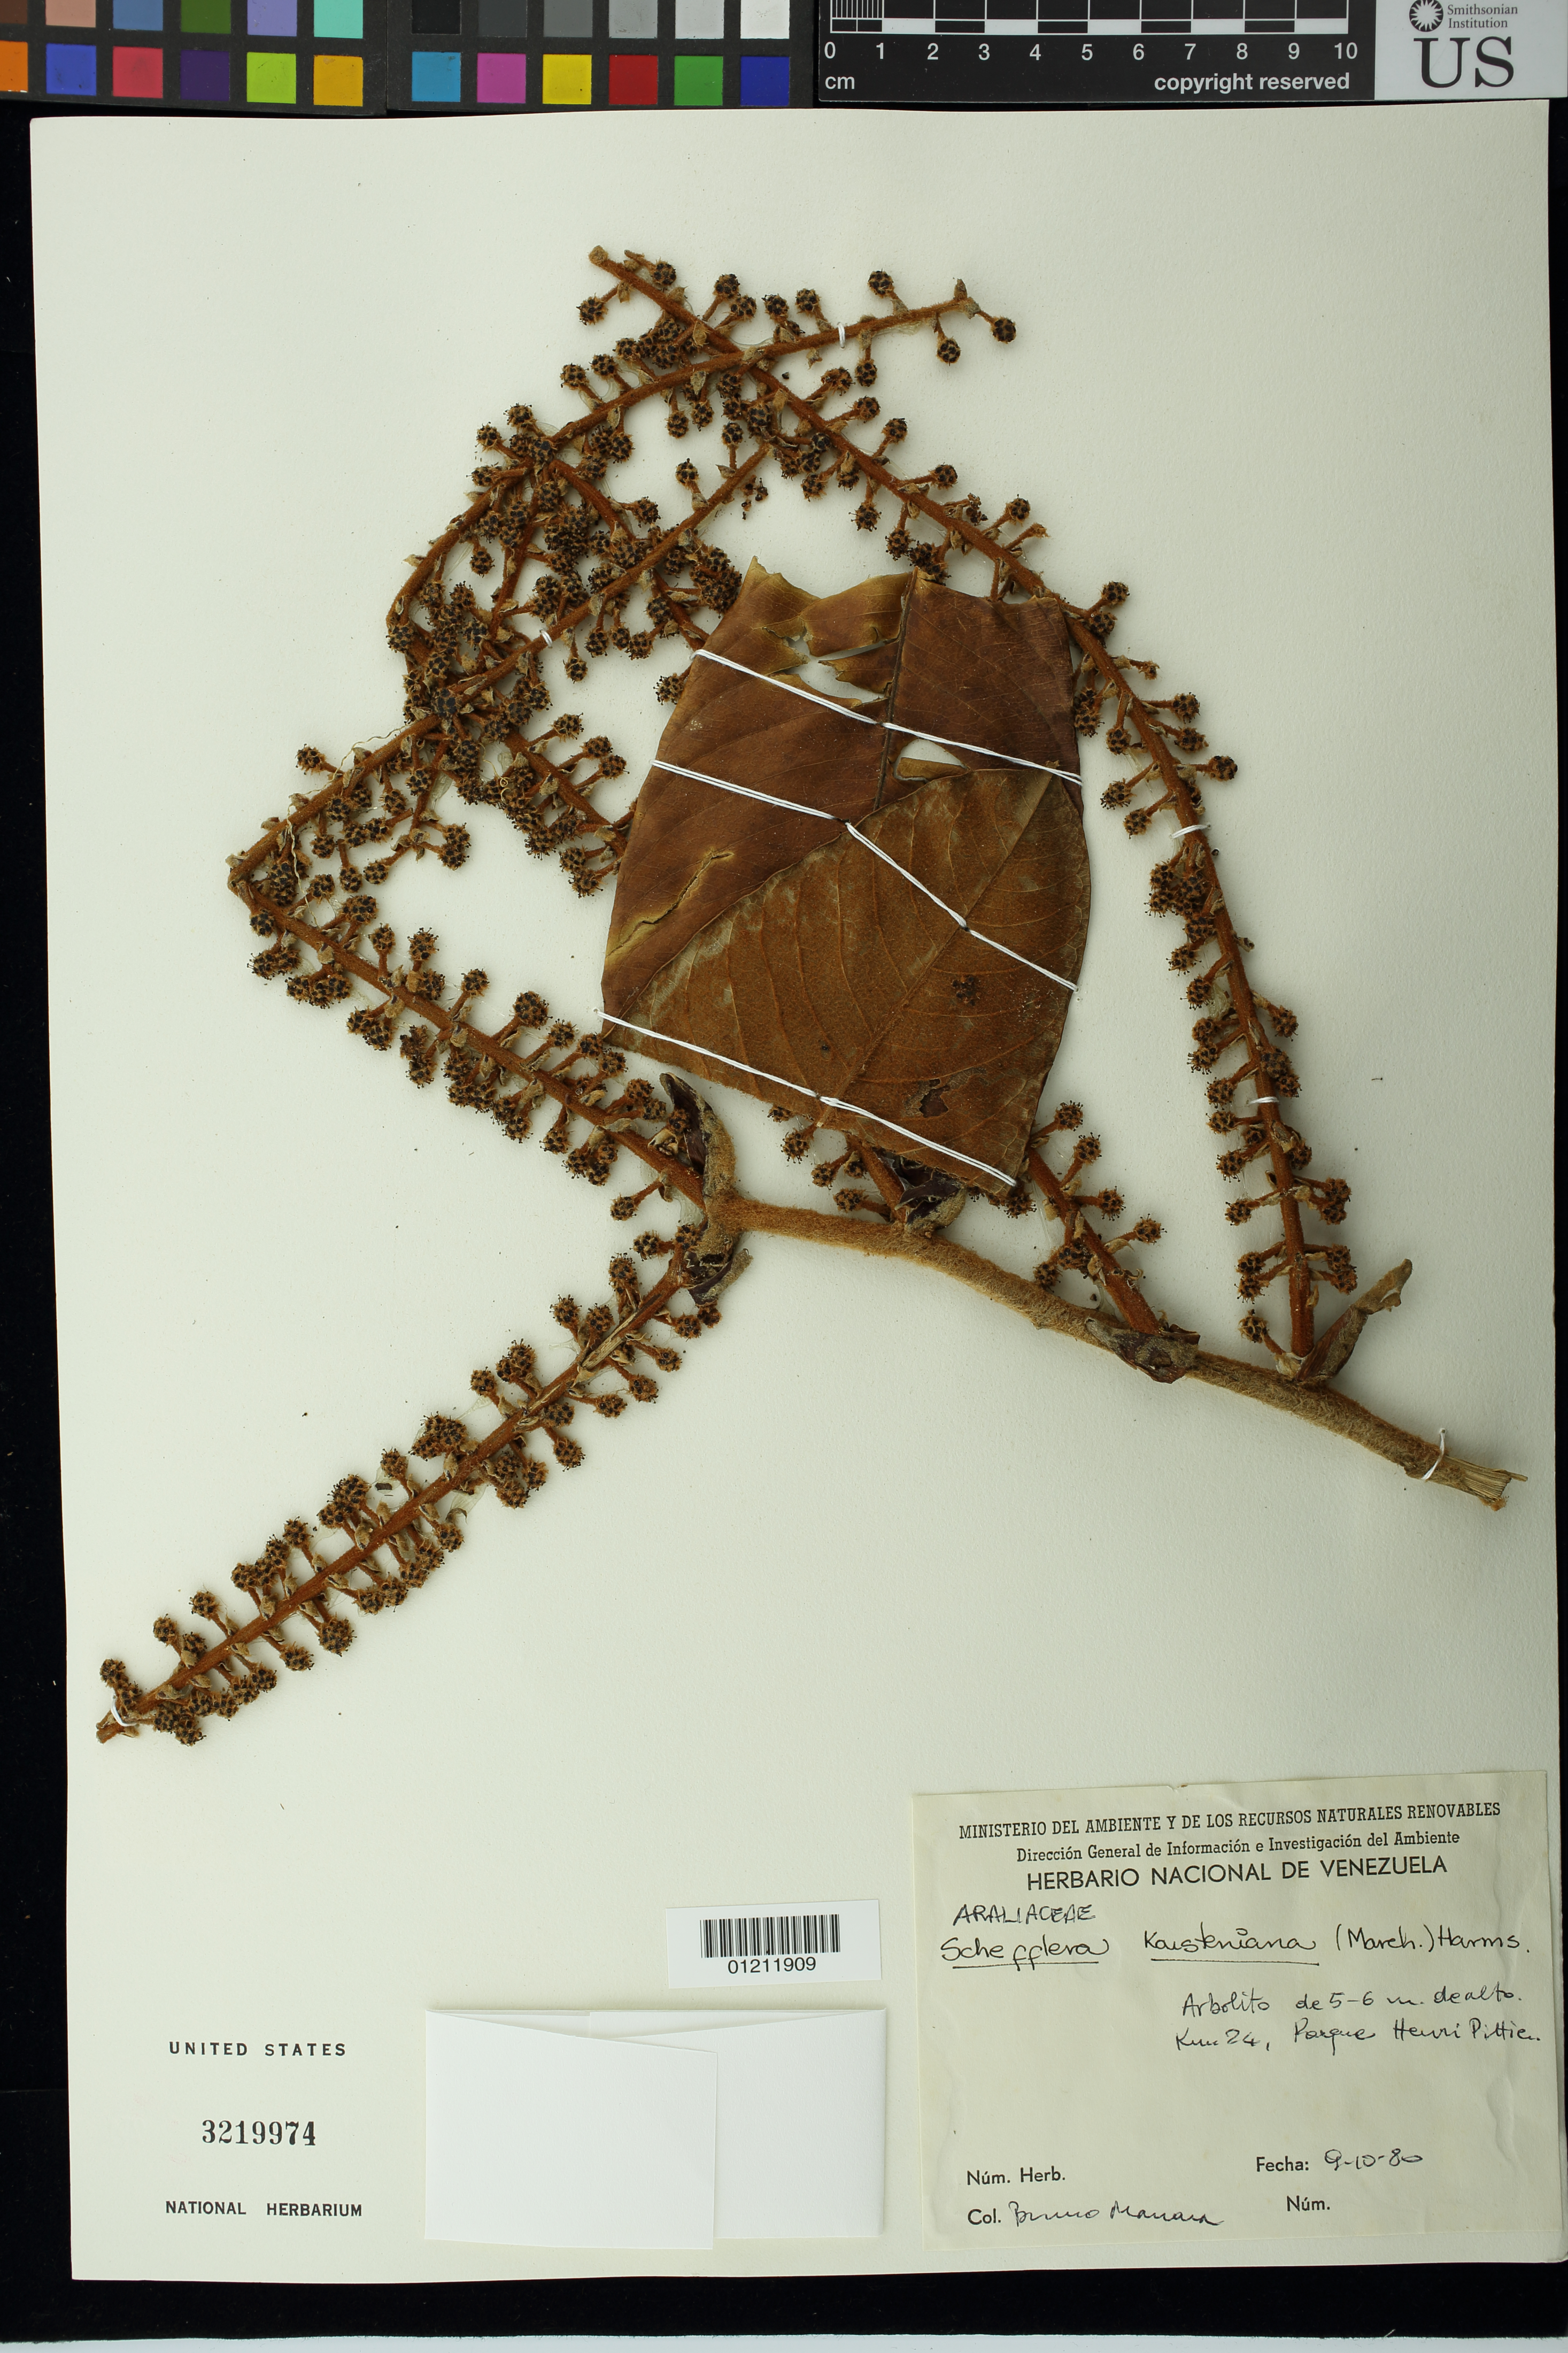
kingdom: Plantae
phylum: Tracheophyta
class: Magnoliopsida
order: Apiales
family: Araliaceae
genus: Schefflera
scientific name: Schefflera karsteniana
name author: (Marchal) Harms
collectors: B. Manara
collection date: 1980-09-10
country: Venezuela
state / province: Aragua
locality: Km 24, Parque Henri Pittier.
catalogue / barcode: US 3219974